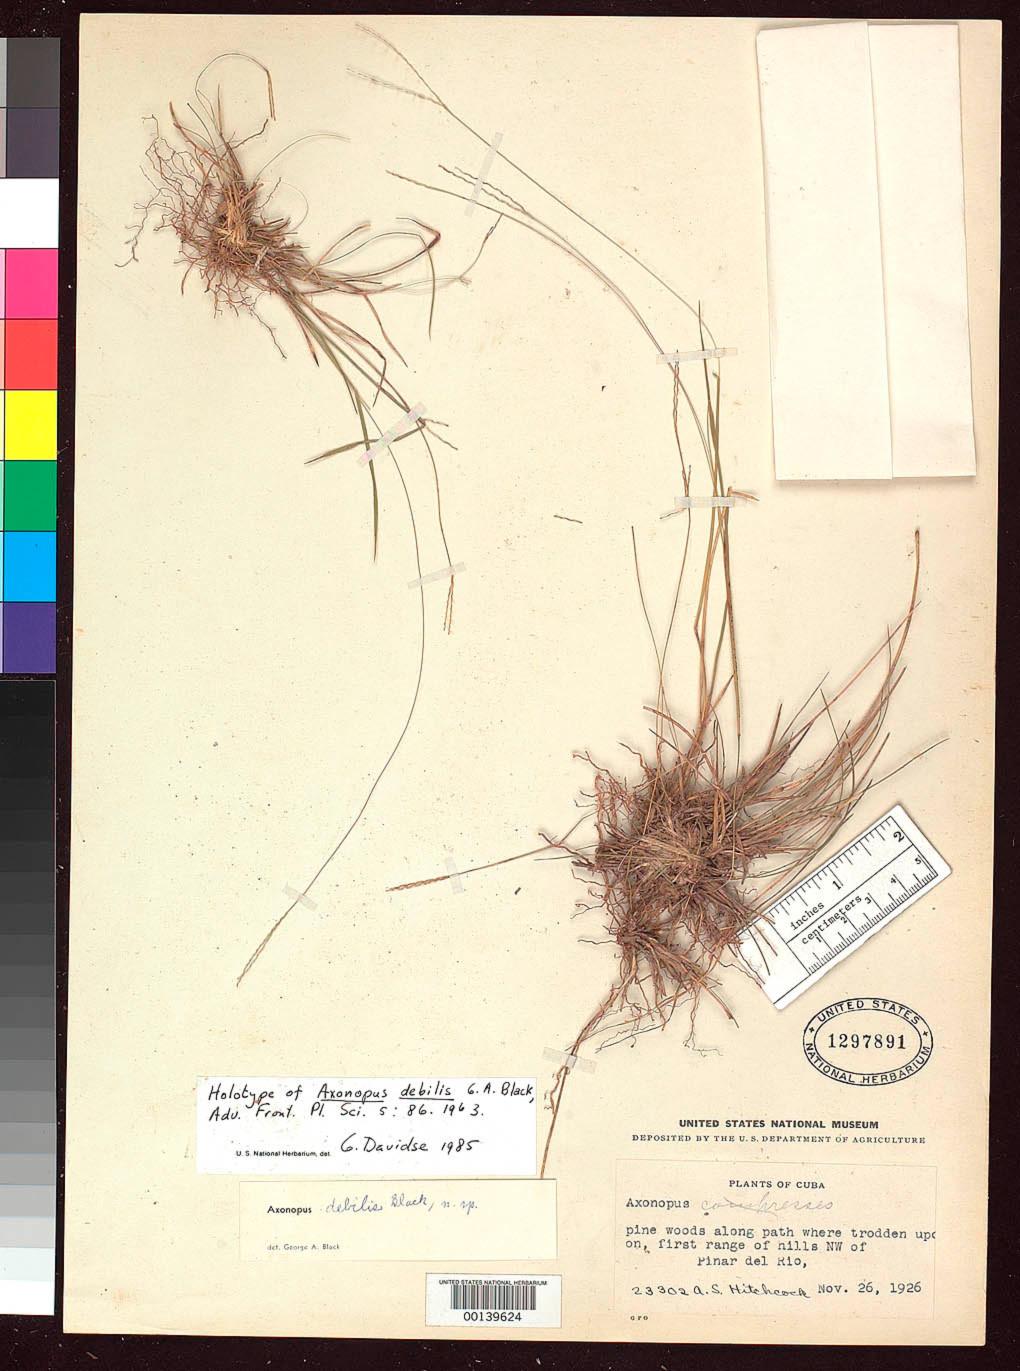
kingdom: Plantae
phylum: Tracheophyta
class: Liliopsida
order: Poales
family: Poaceae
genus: Axonopus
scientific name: Axonopus debilis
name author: G.A. Black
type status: Holotype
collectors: A. S. Hitchcock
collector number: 23302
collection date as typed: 26 Nov 1926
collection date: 1926-11-26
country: Cuba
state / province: Pinar del Río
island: Greater Antilles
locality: Along path where trodden upon, first range of hills NW of Pinar del Rio.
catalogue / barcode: US 1297891